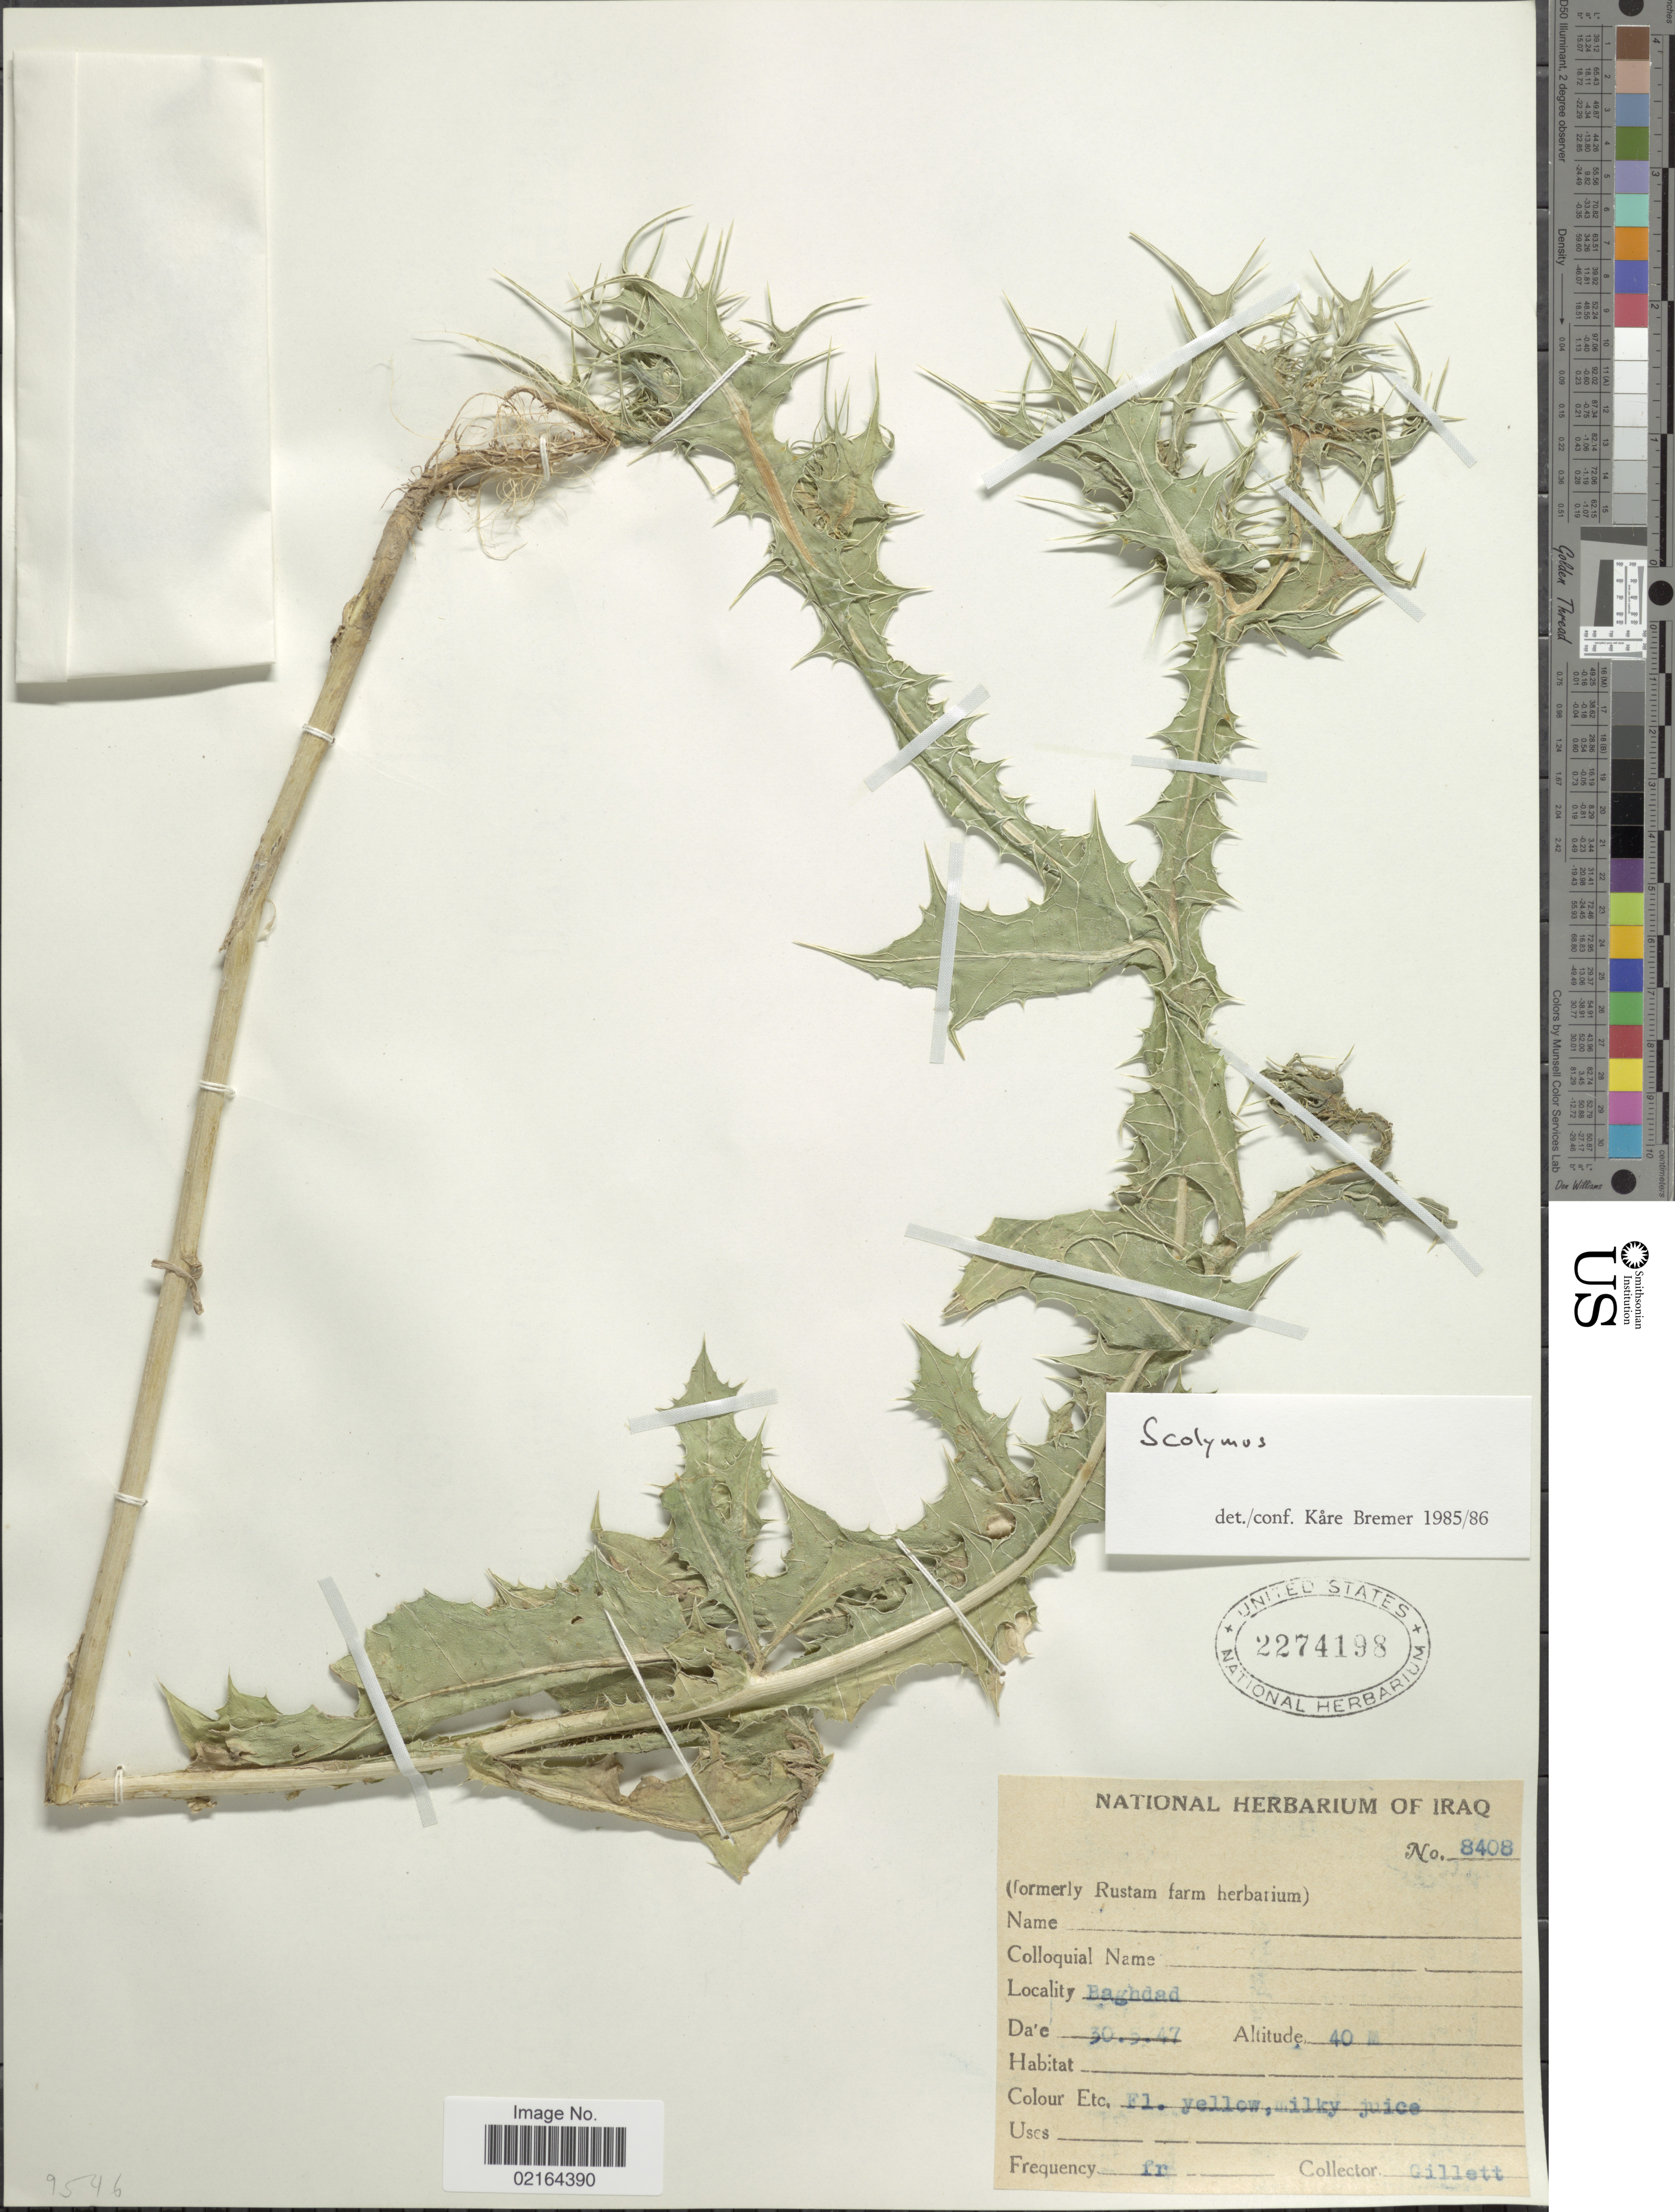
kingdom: Plantae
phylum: Tracheophyta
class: Magnoliopsida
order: Asterales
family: Asteraceae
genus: Scolymus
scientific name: Scolymus sp.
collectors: Gillett, --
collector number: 8408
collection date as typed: Transcribed d/m/y: 30/5/47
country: Iraq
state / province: Baghdad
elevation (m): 40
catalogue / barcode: US 2274198